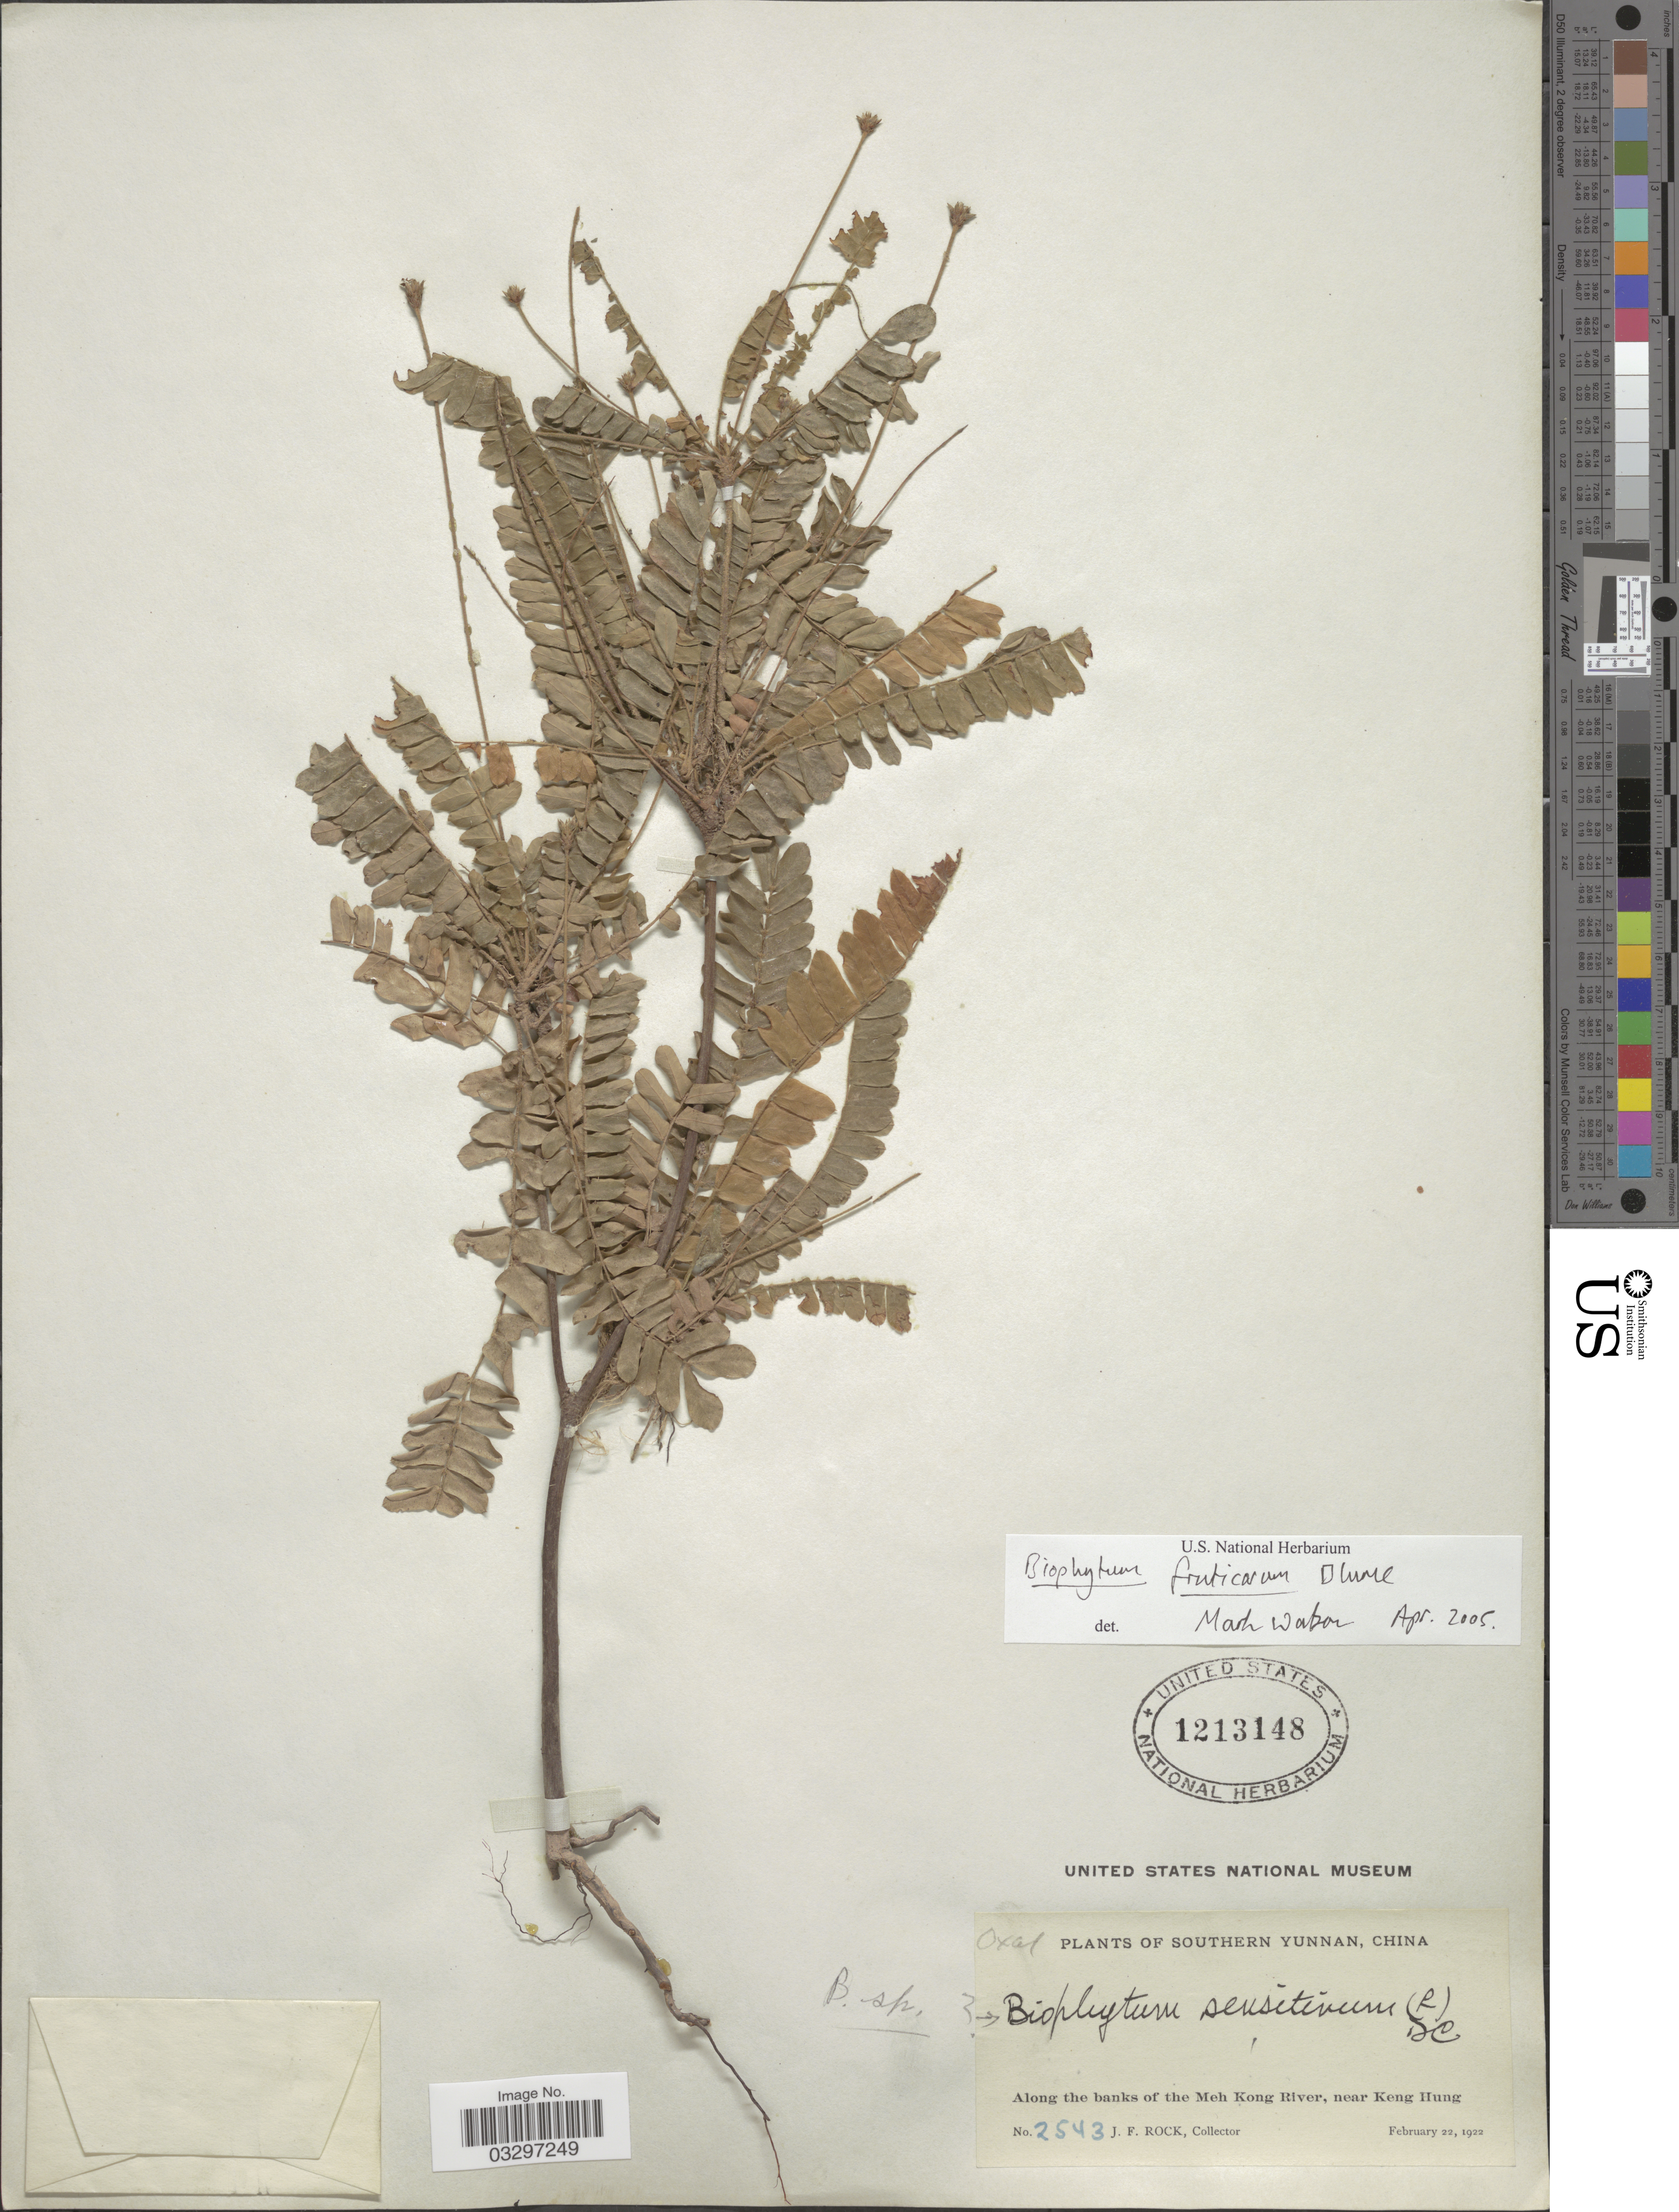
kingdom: Plantae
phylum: Tracheophyta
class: Magnoliopsida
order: Oxalidales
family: Oxalidaceae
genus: Biophytum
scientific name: Biophytum fruticosum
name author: Blume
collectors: J. Rock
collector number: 2543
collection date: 1922-02-22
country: China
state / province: Yunnan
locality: Southern Yunnan. Along the banks of the Meh Kong River, near Keng Hung.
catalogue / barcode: US 1213148